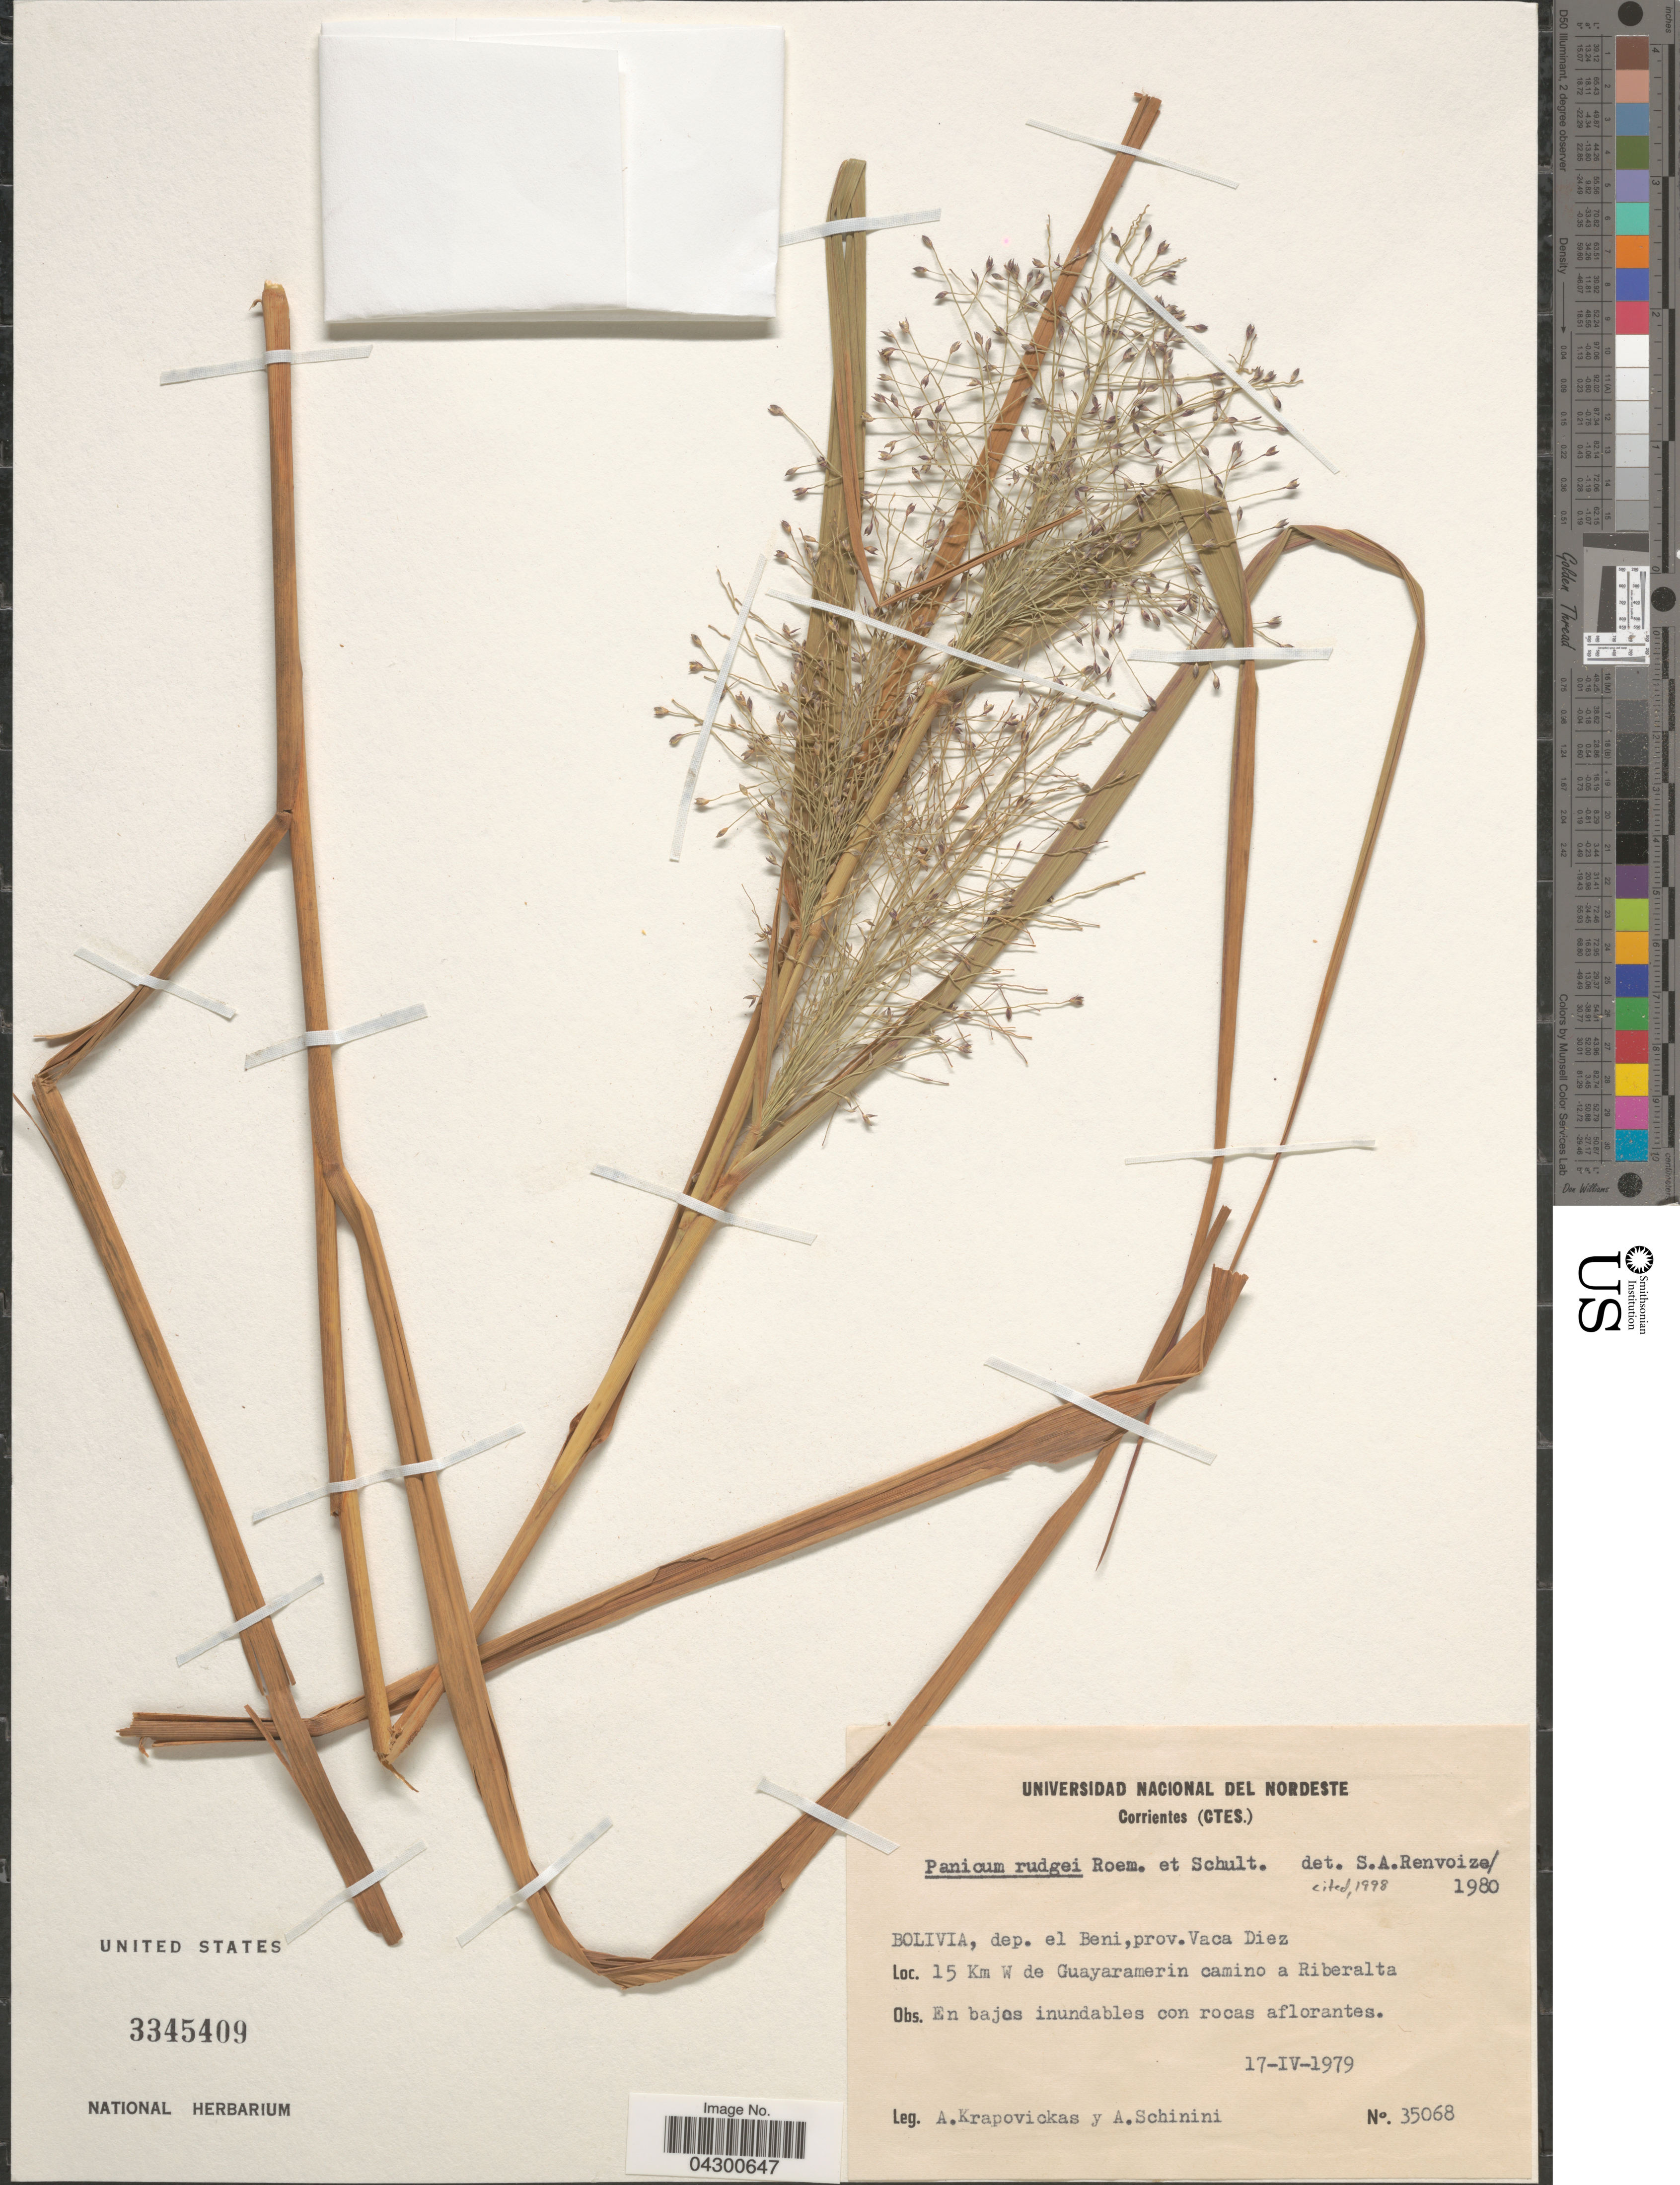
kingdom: Plantae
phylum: Tracheophyta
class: Liliopsida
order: Poales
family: Poaceae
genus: Panicum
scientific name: Panicum rudgei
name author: Roem. & Schult.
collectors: A. Krapovickas & A. Schinini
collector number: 35068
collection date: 1979-04-17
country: Bolivia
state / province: Beni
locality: Dep. el Beni, prov. Vaca Diez. 15 Km W de Guayaramerin camino a Riberalta.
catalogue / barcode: US 3345409